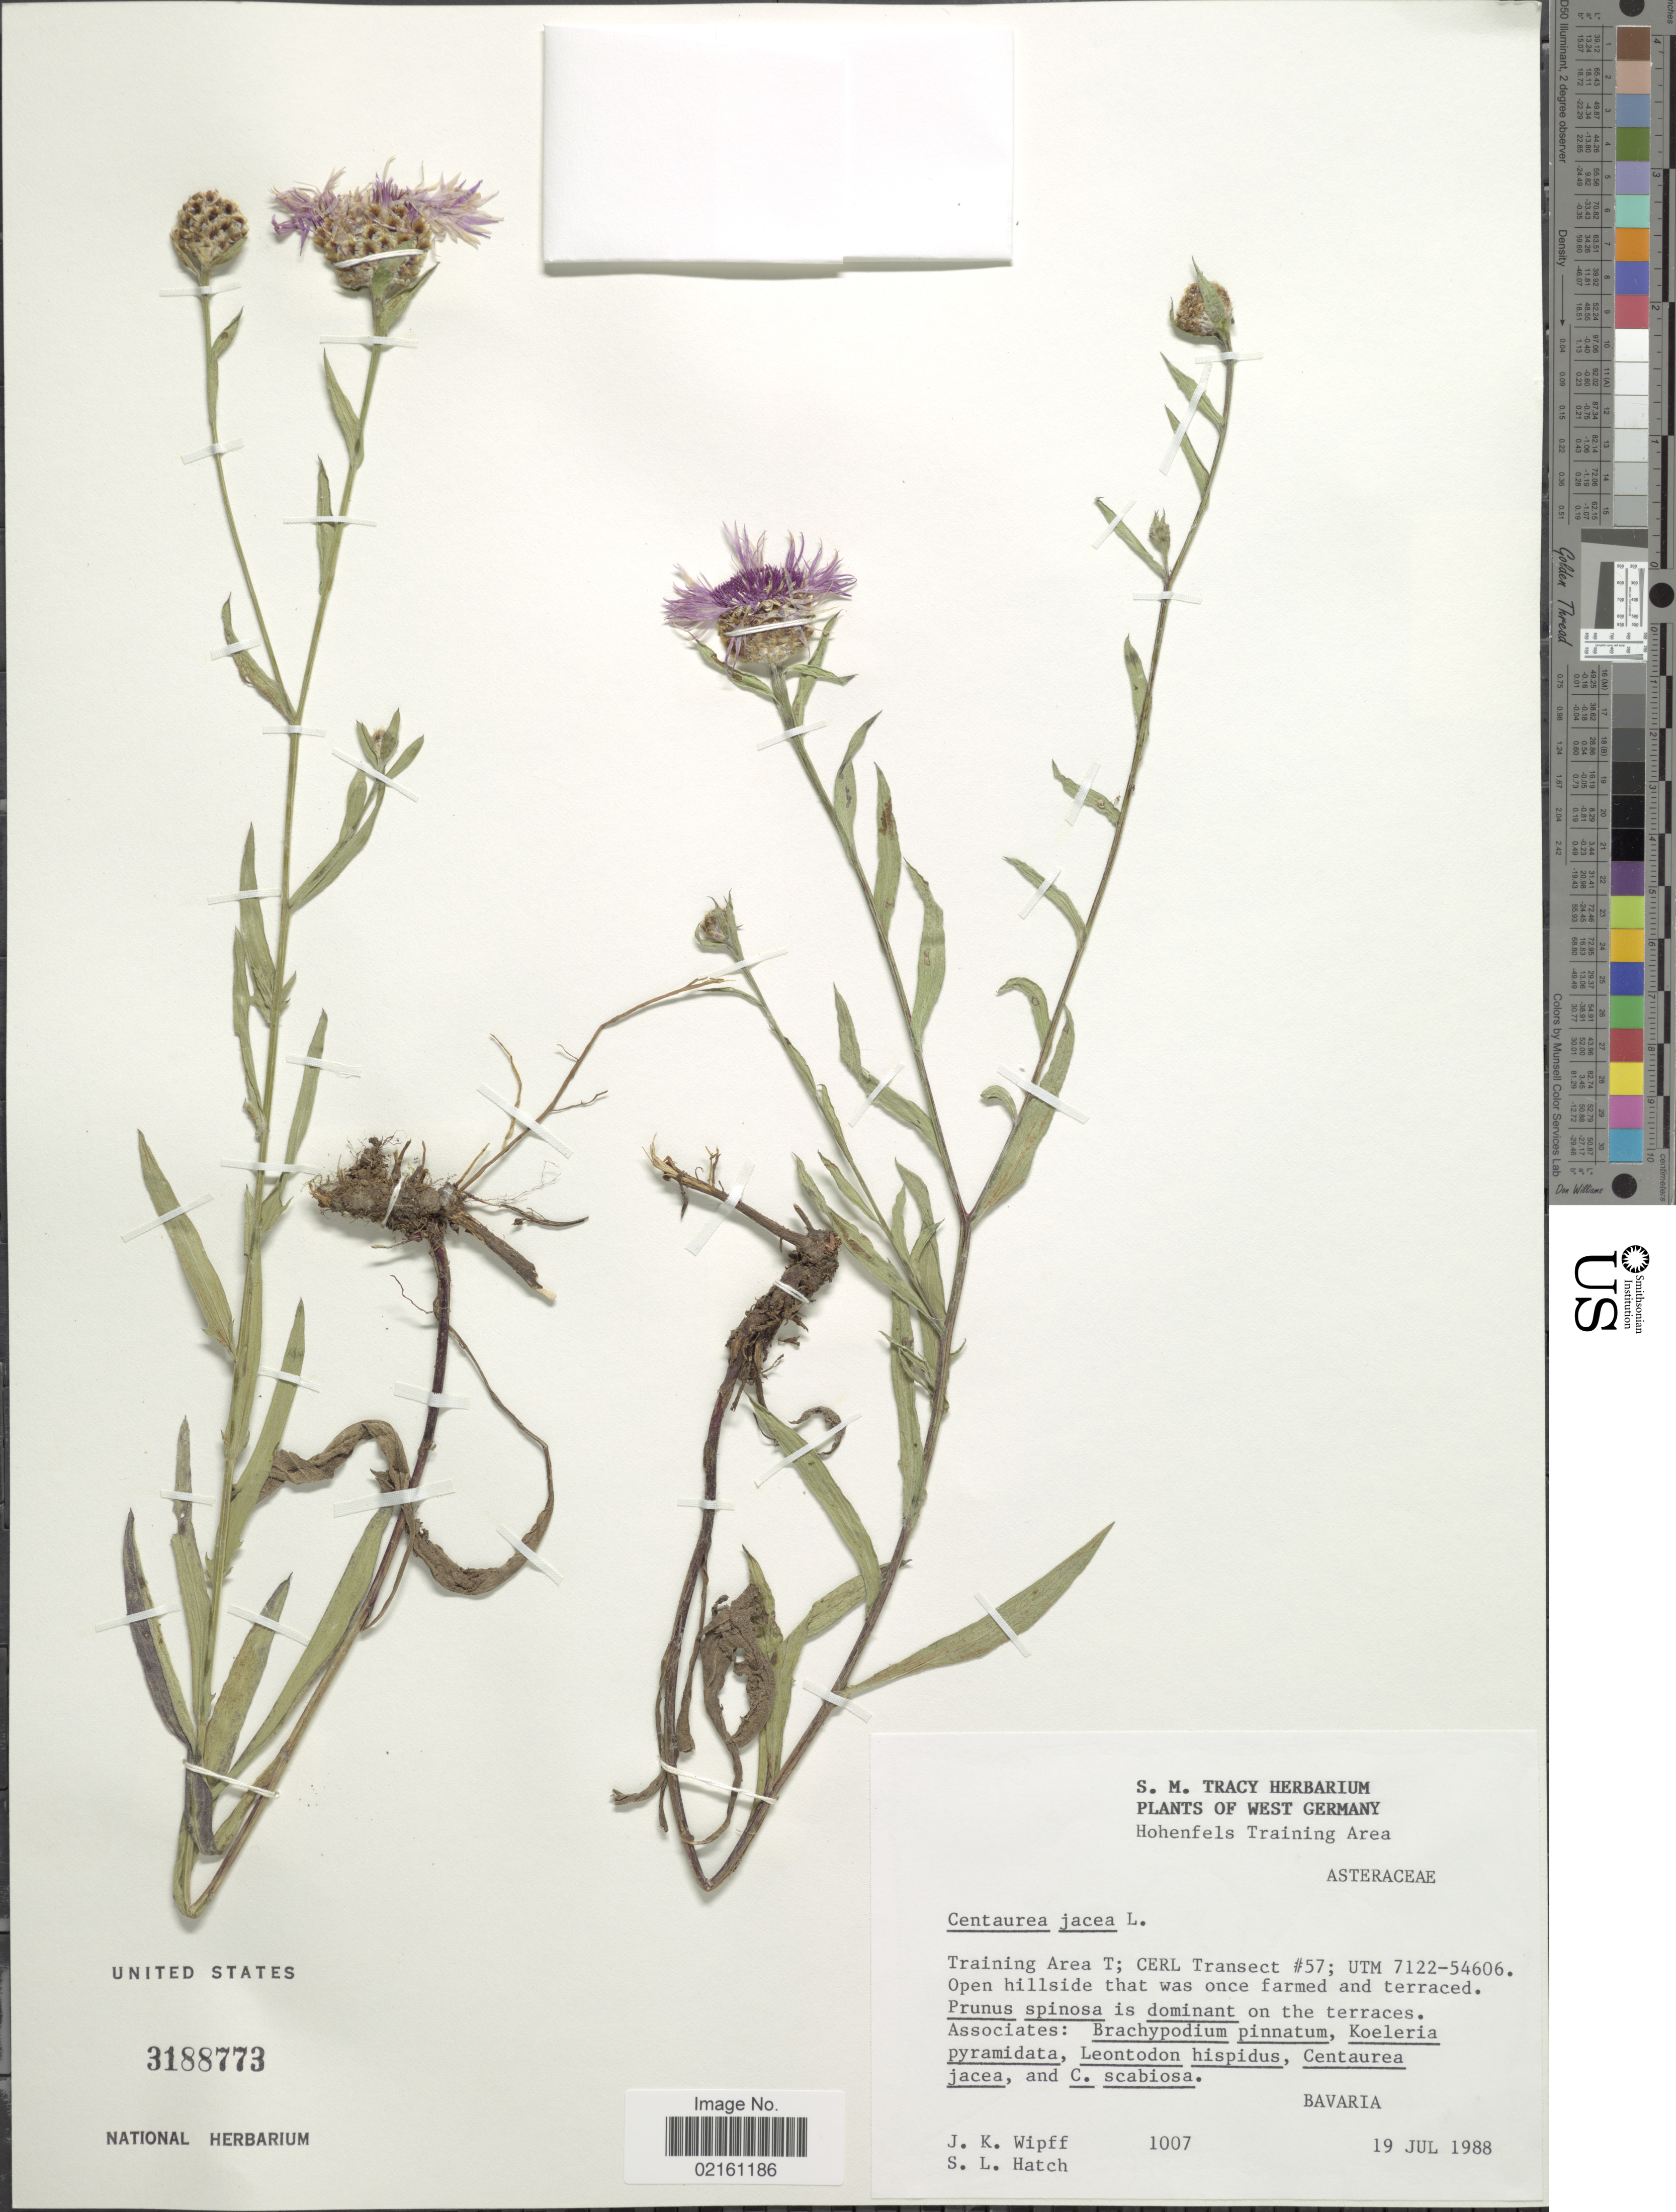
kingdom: Plantae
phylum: Tracheophyta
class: Magnoliopsida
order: Asterales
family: Asteraceae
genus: Centaurea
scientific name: Centaurea jacea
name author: L.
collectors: J. K. Wipff & S. Hatch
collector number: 1007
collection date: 1988-07-19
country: Germany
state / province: Bayern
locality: West Germany, Training Area T, CERL Transect # 57, UTM 7122-54606, Bavaria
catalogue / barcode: US 3188773